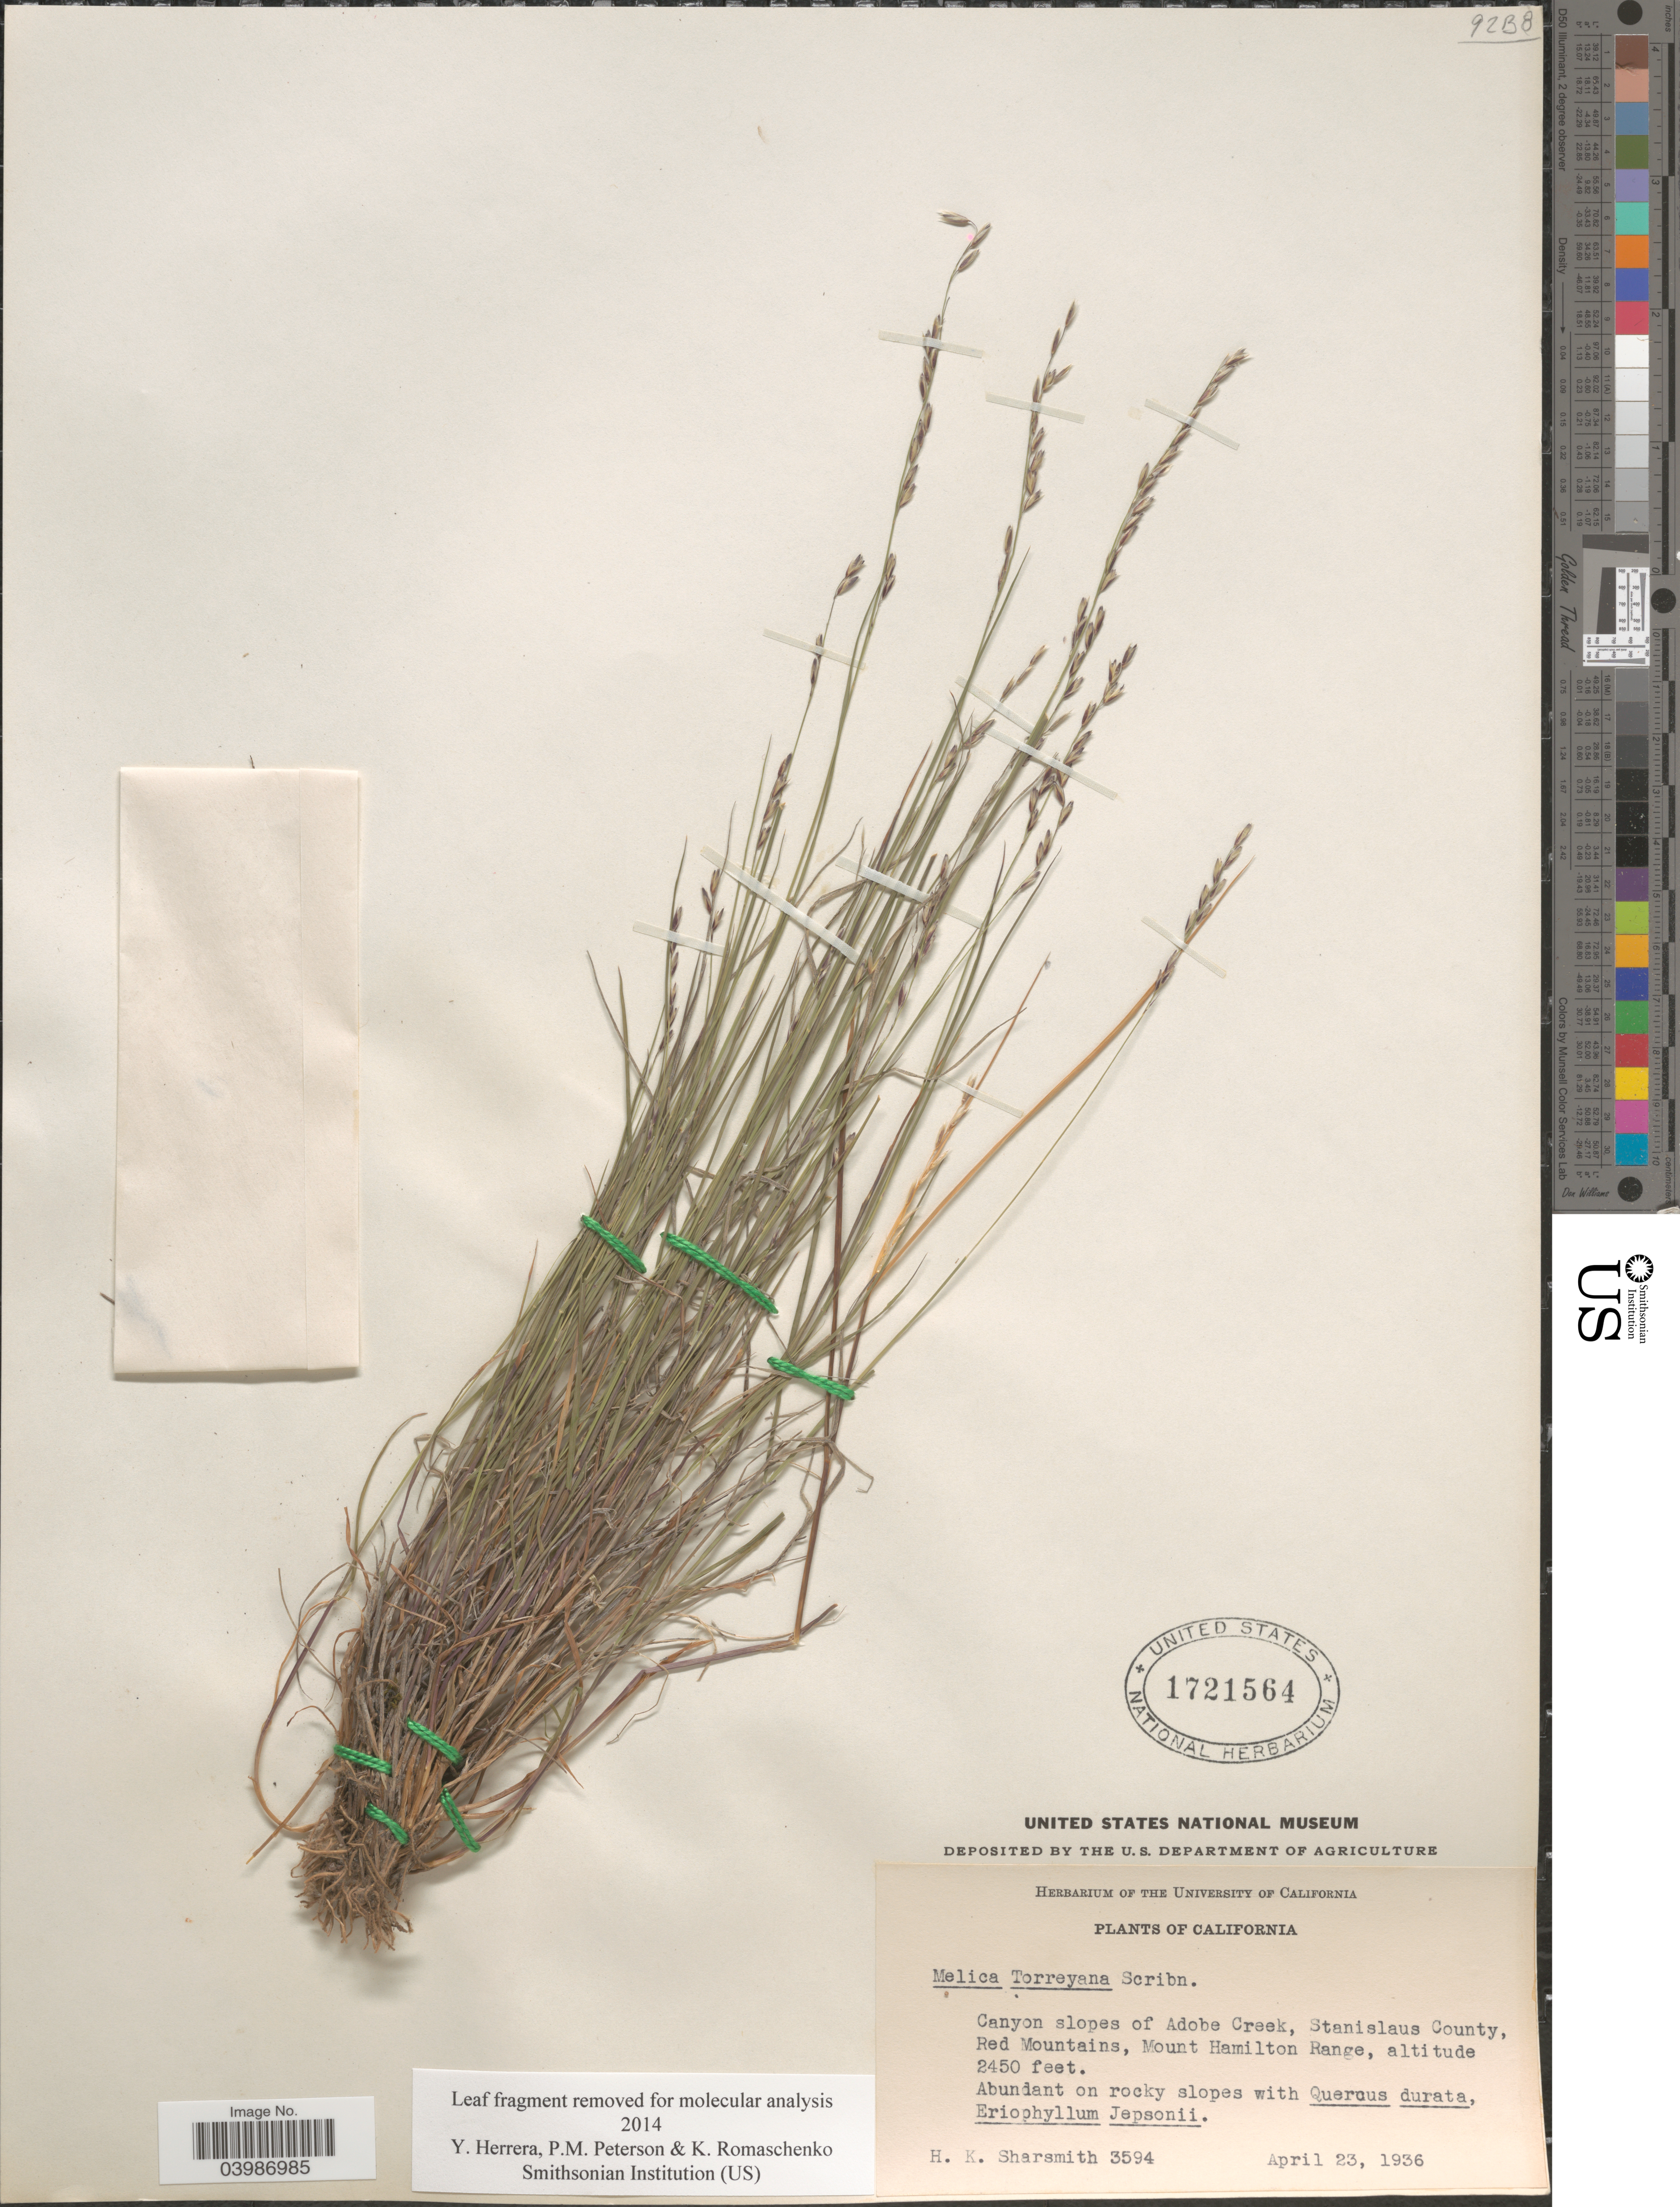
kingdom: Plantae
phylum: Tracheophyta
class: Liliopsida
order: Poales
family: Poaceae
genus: Melica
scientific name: Melica torreyana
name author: Scribn.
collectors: H. Sharsmith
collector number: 3594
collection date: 1936-04-23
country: United States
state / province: California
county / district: Stanislaus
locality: Canyon slopes of Adobe Creek, Stanislaus County, Red Mountains, Mount Hamilton Range.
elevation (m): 747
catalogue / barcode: US 1721564